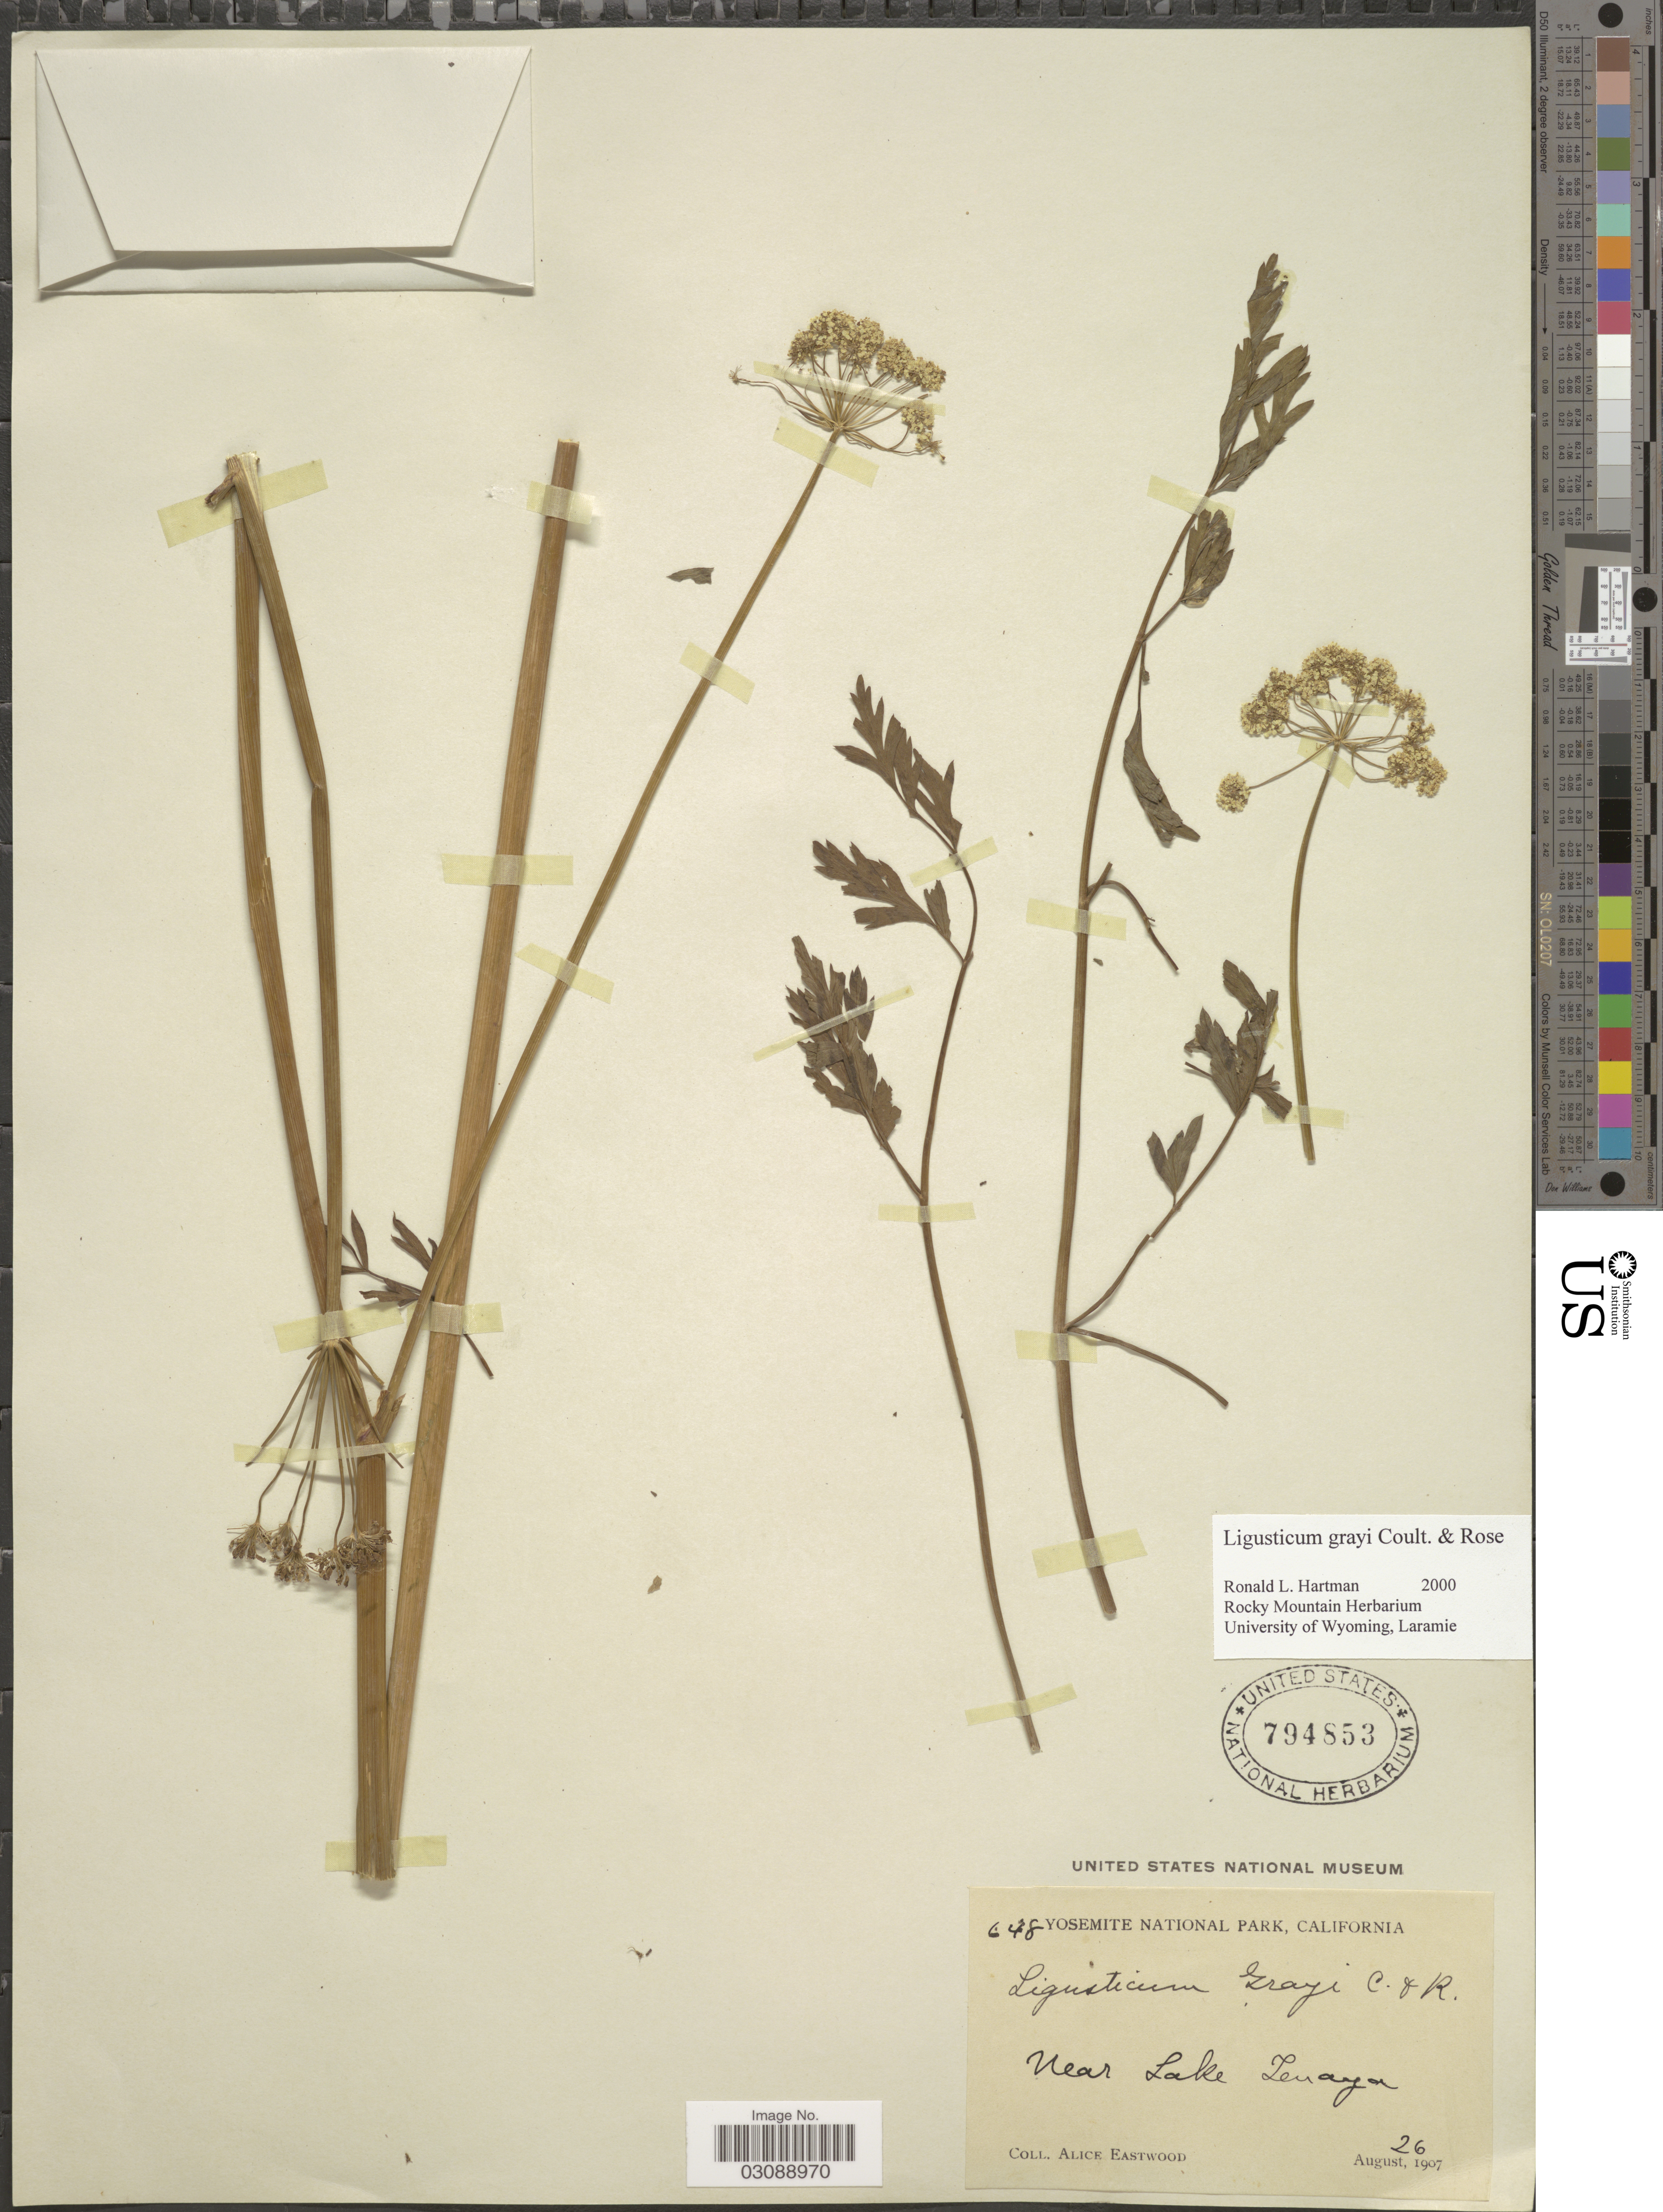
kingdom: Plantae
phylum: Tracheophyta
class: Magnoliopsida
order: Apiales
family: Apiaceae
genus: Ligusticum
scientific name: Ligusticum grayi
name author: J.M. Coult. & Rose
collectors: A. Eastwood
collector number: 648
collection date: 1907-08-26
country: United States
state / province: California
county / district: Mariposa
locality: Yosemite National Park. Near Lake Lenaya.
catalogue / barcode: US 794853